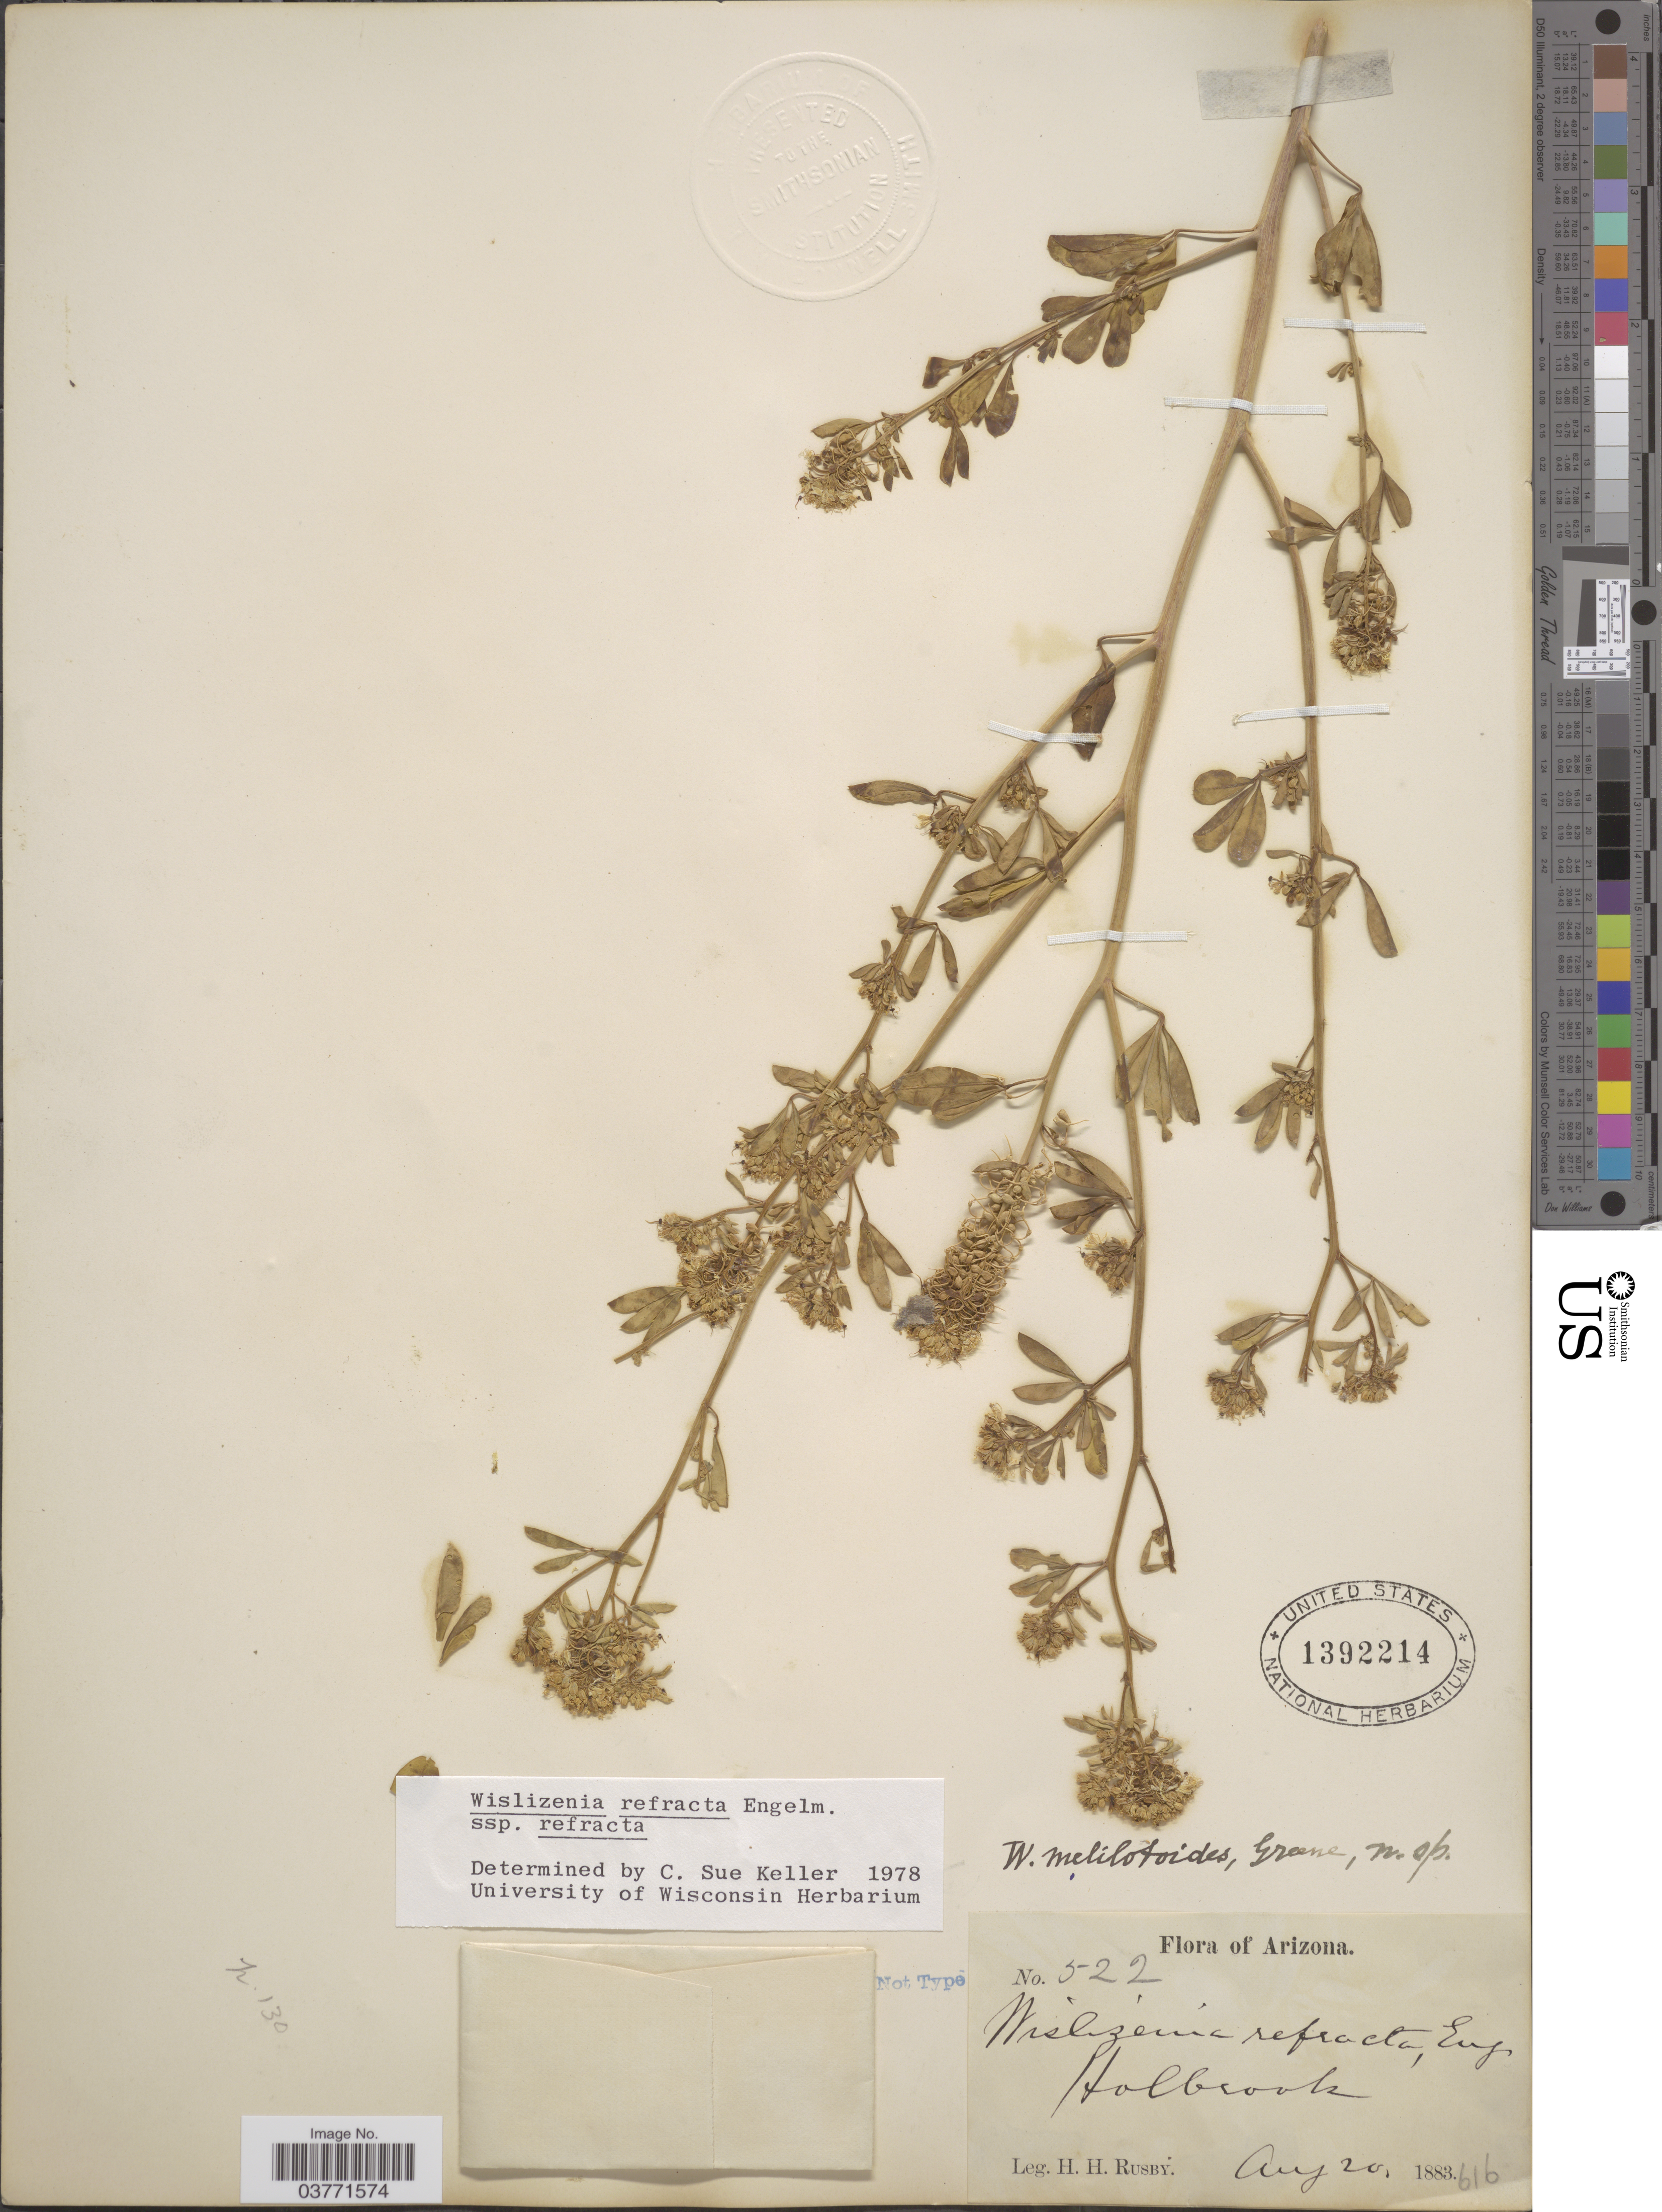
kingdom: Plantae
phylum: Tracheophyta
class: Magnoliopsida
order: Brassicales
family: Cleomaceae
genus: Cleomella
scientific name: Cleomella refracta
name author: (Engelm.) J.C. Hall & Roalson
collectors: H. H. Rusby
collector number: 522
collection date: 1883-08-20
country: United States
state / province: Arizona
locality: Holbrook.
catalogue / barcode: US 1392214